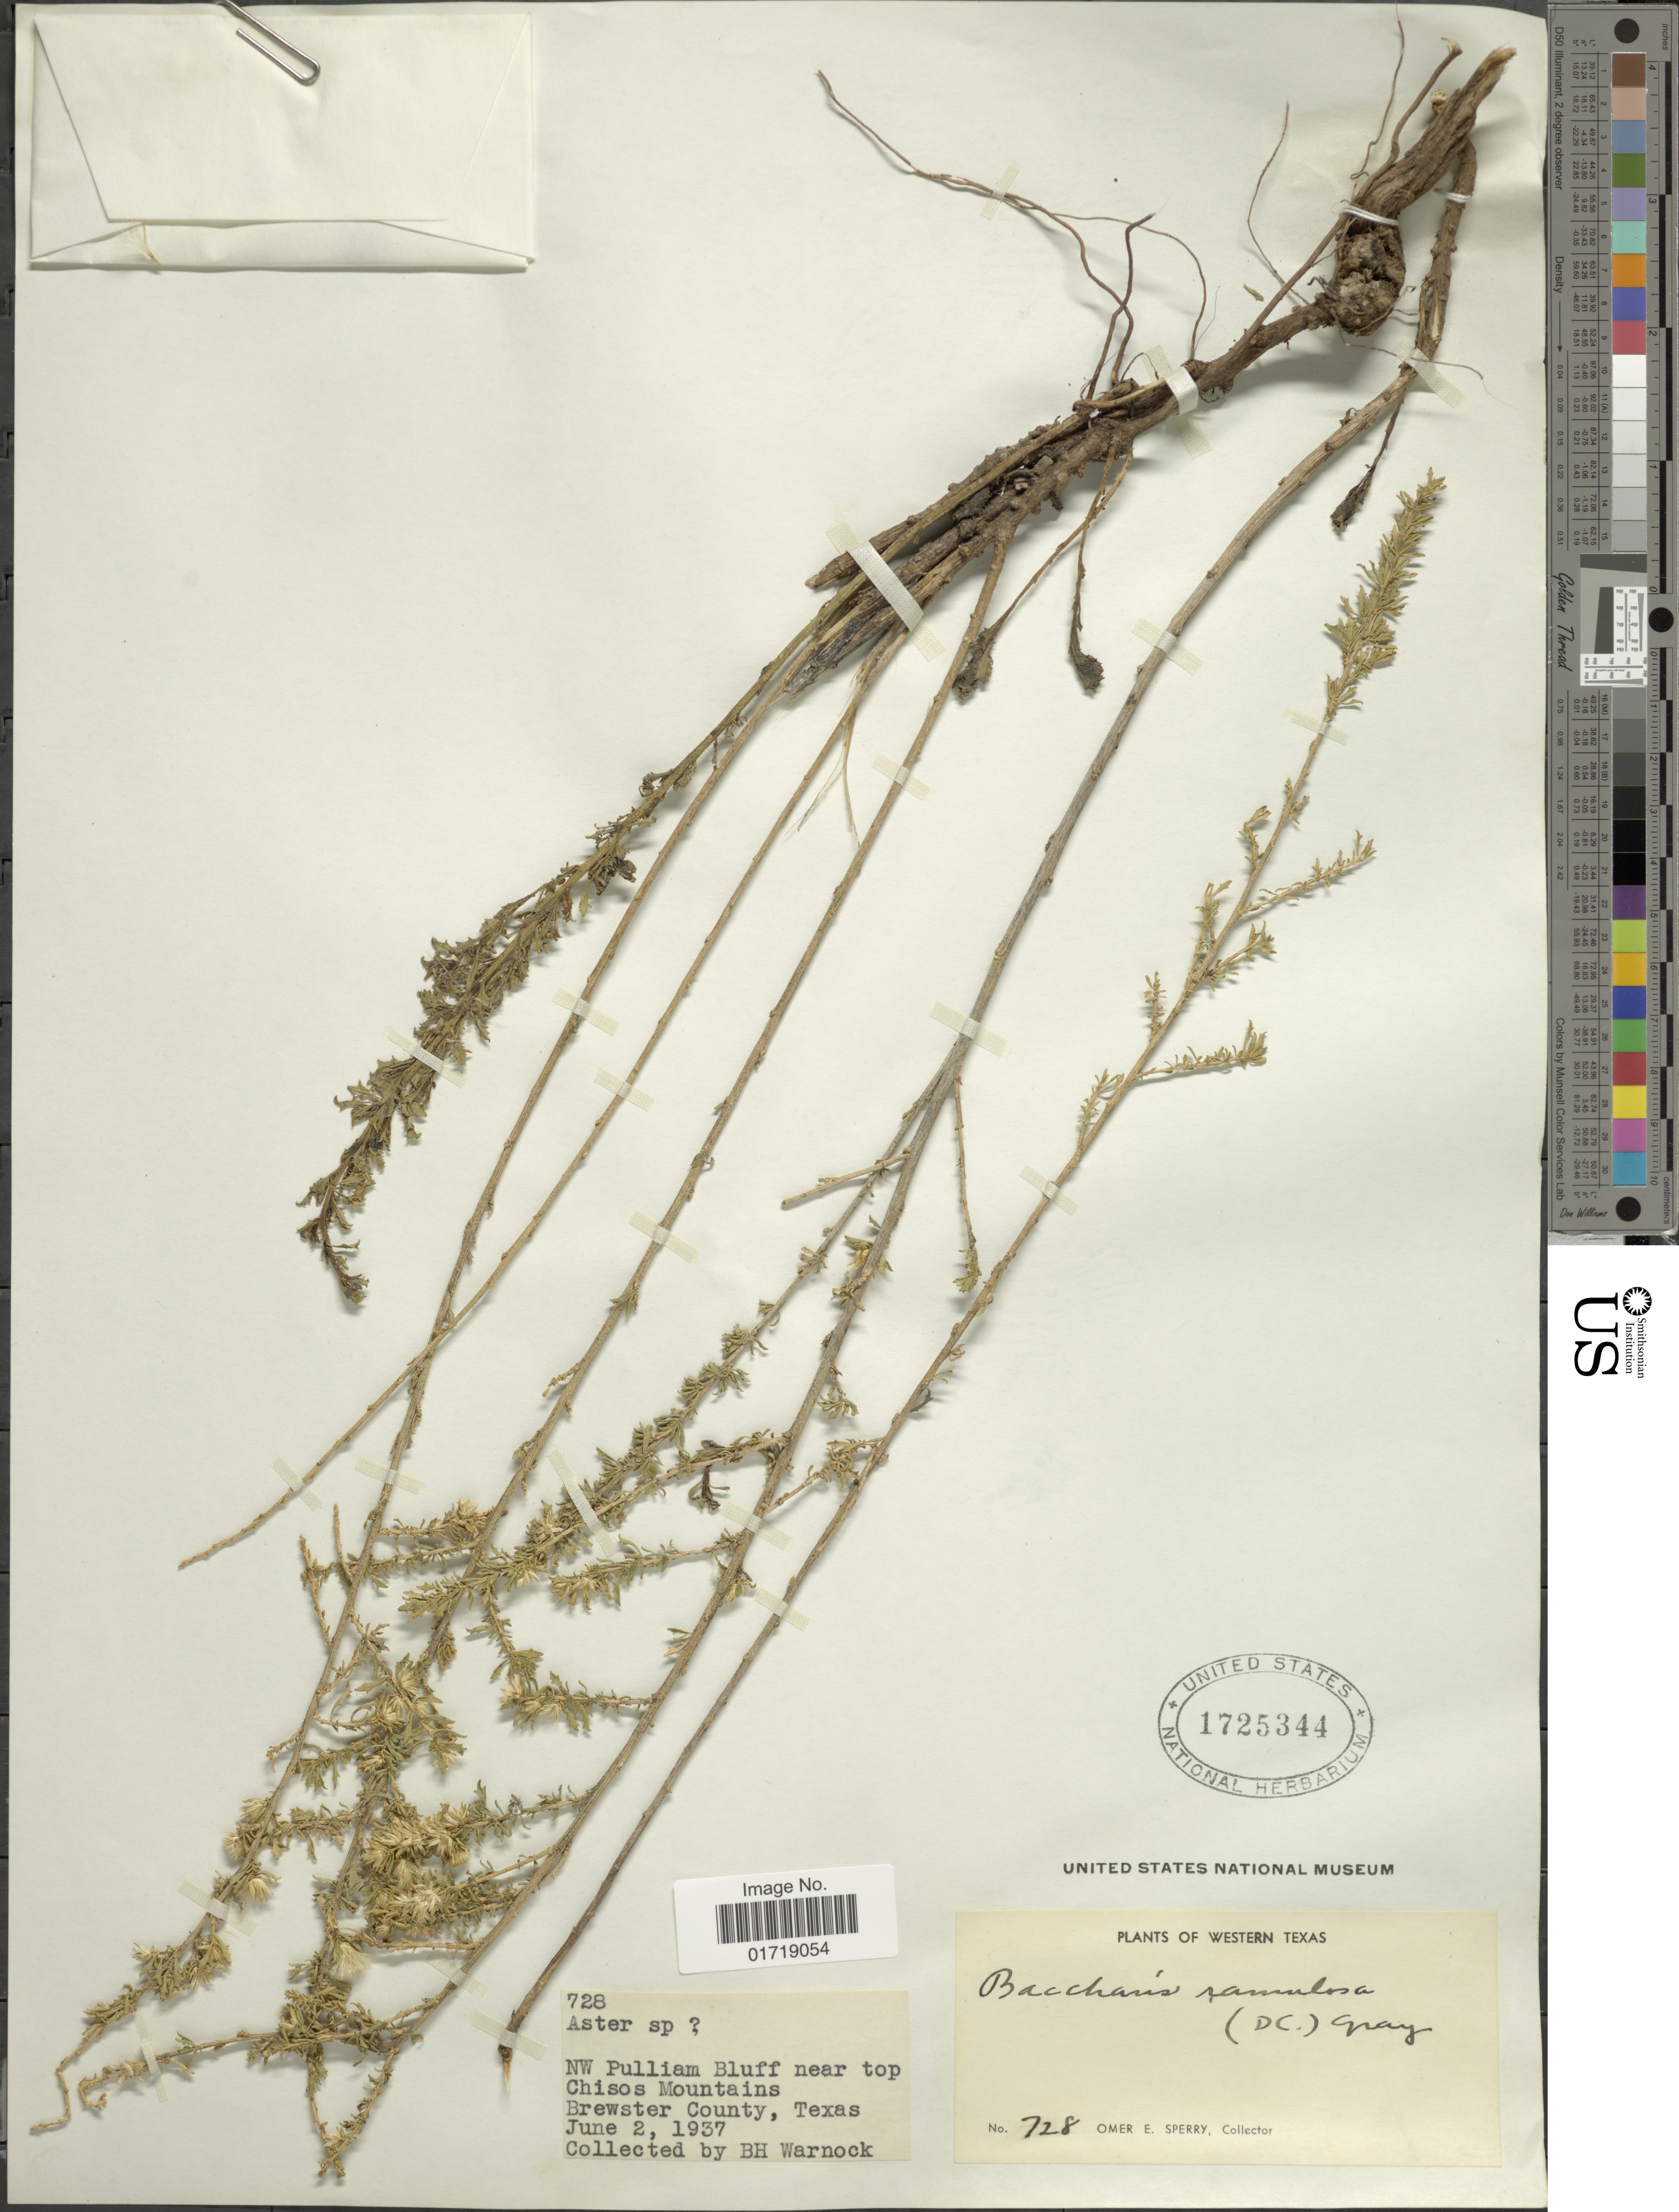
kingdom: Plantae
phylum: Tracheophyta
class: Magnoliopsida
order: Asterales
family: Asteraceae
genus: Baccharis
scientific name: Baccharis pteronioides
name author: DC.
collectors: O. E. Sperry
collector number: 728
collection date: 1937-06-02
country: United States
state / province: Texas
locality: Western Texas, NW Pulliam Bluff near top Chisos Mountains, Brewster County, Texas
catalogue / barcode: US 1725344